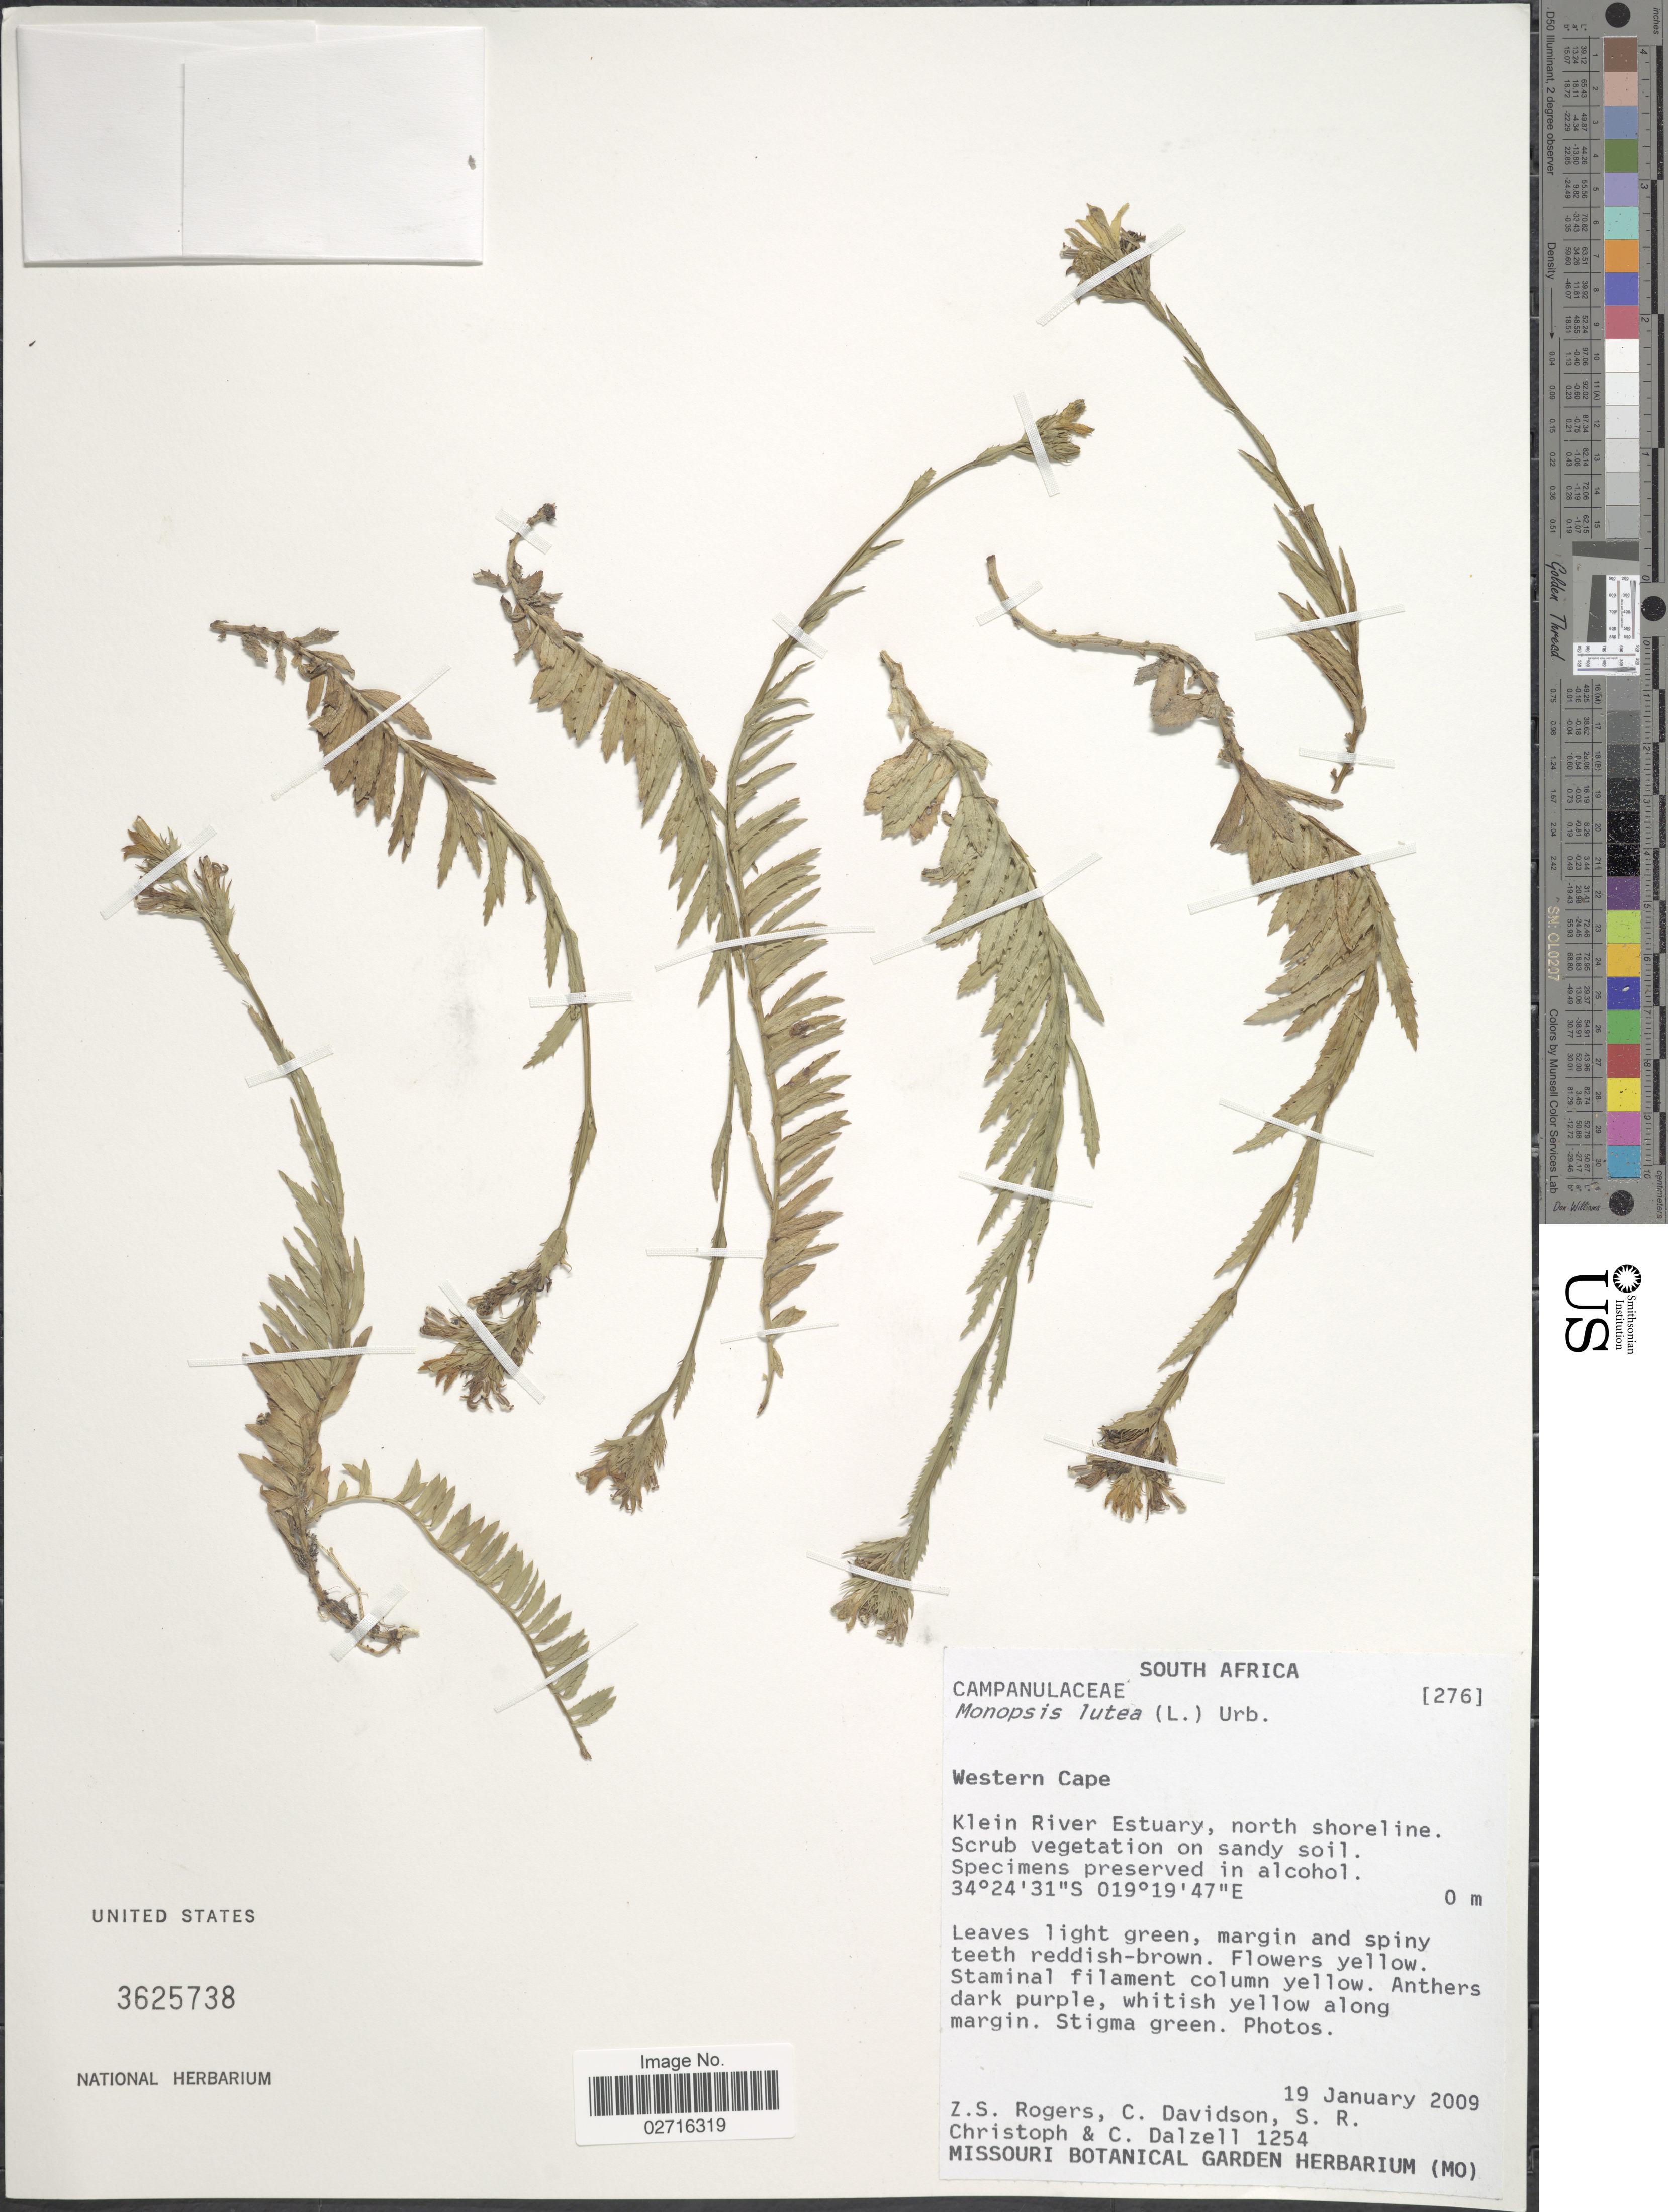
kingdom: Plantae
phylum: Tracheophyta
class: Magnoliopsida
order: Asterales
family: Campanulaceae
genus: Monopsis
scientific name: Monopsis lutea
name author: (L.) Urb.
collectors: Z. S. Rogers, C. Davidson, S. Christoph & C. Dalzell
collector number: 1254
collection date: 2009-01-19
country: South Africa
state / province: Western Cape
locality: Klein River Estuary, north shore line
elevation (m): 0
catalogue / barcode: US 3625738